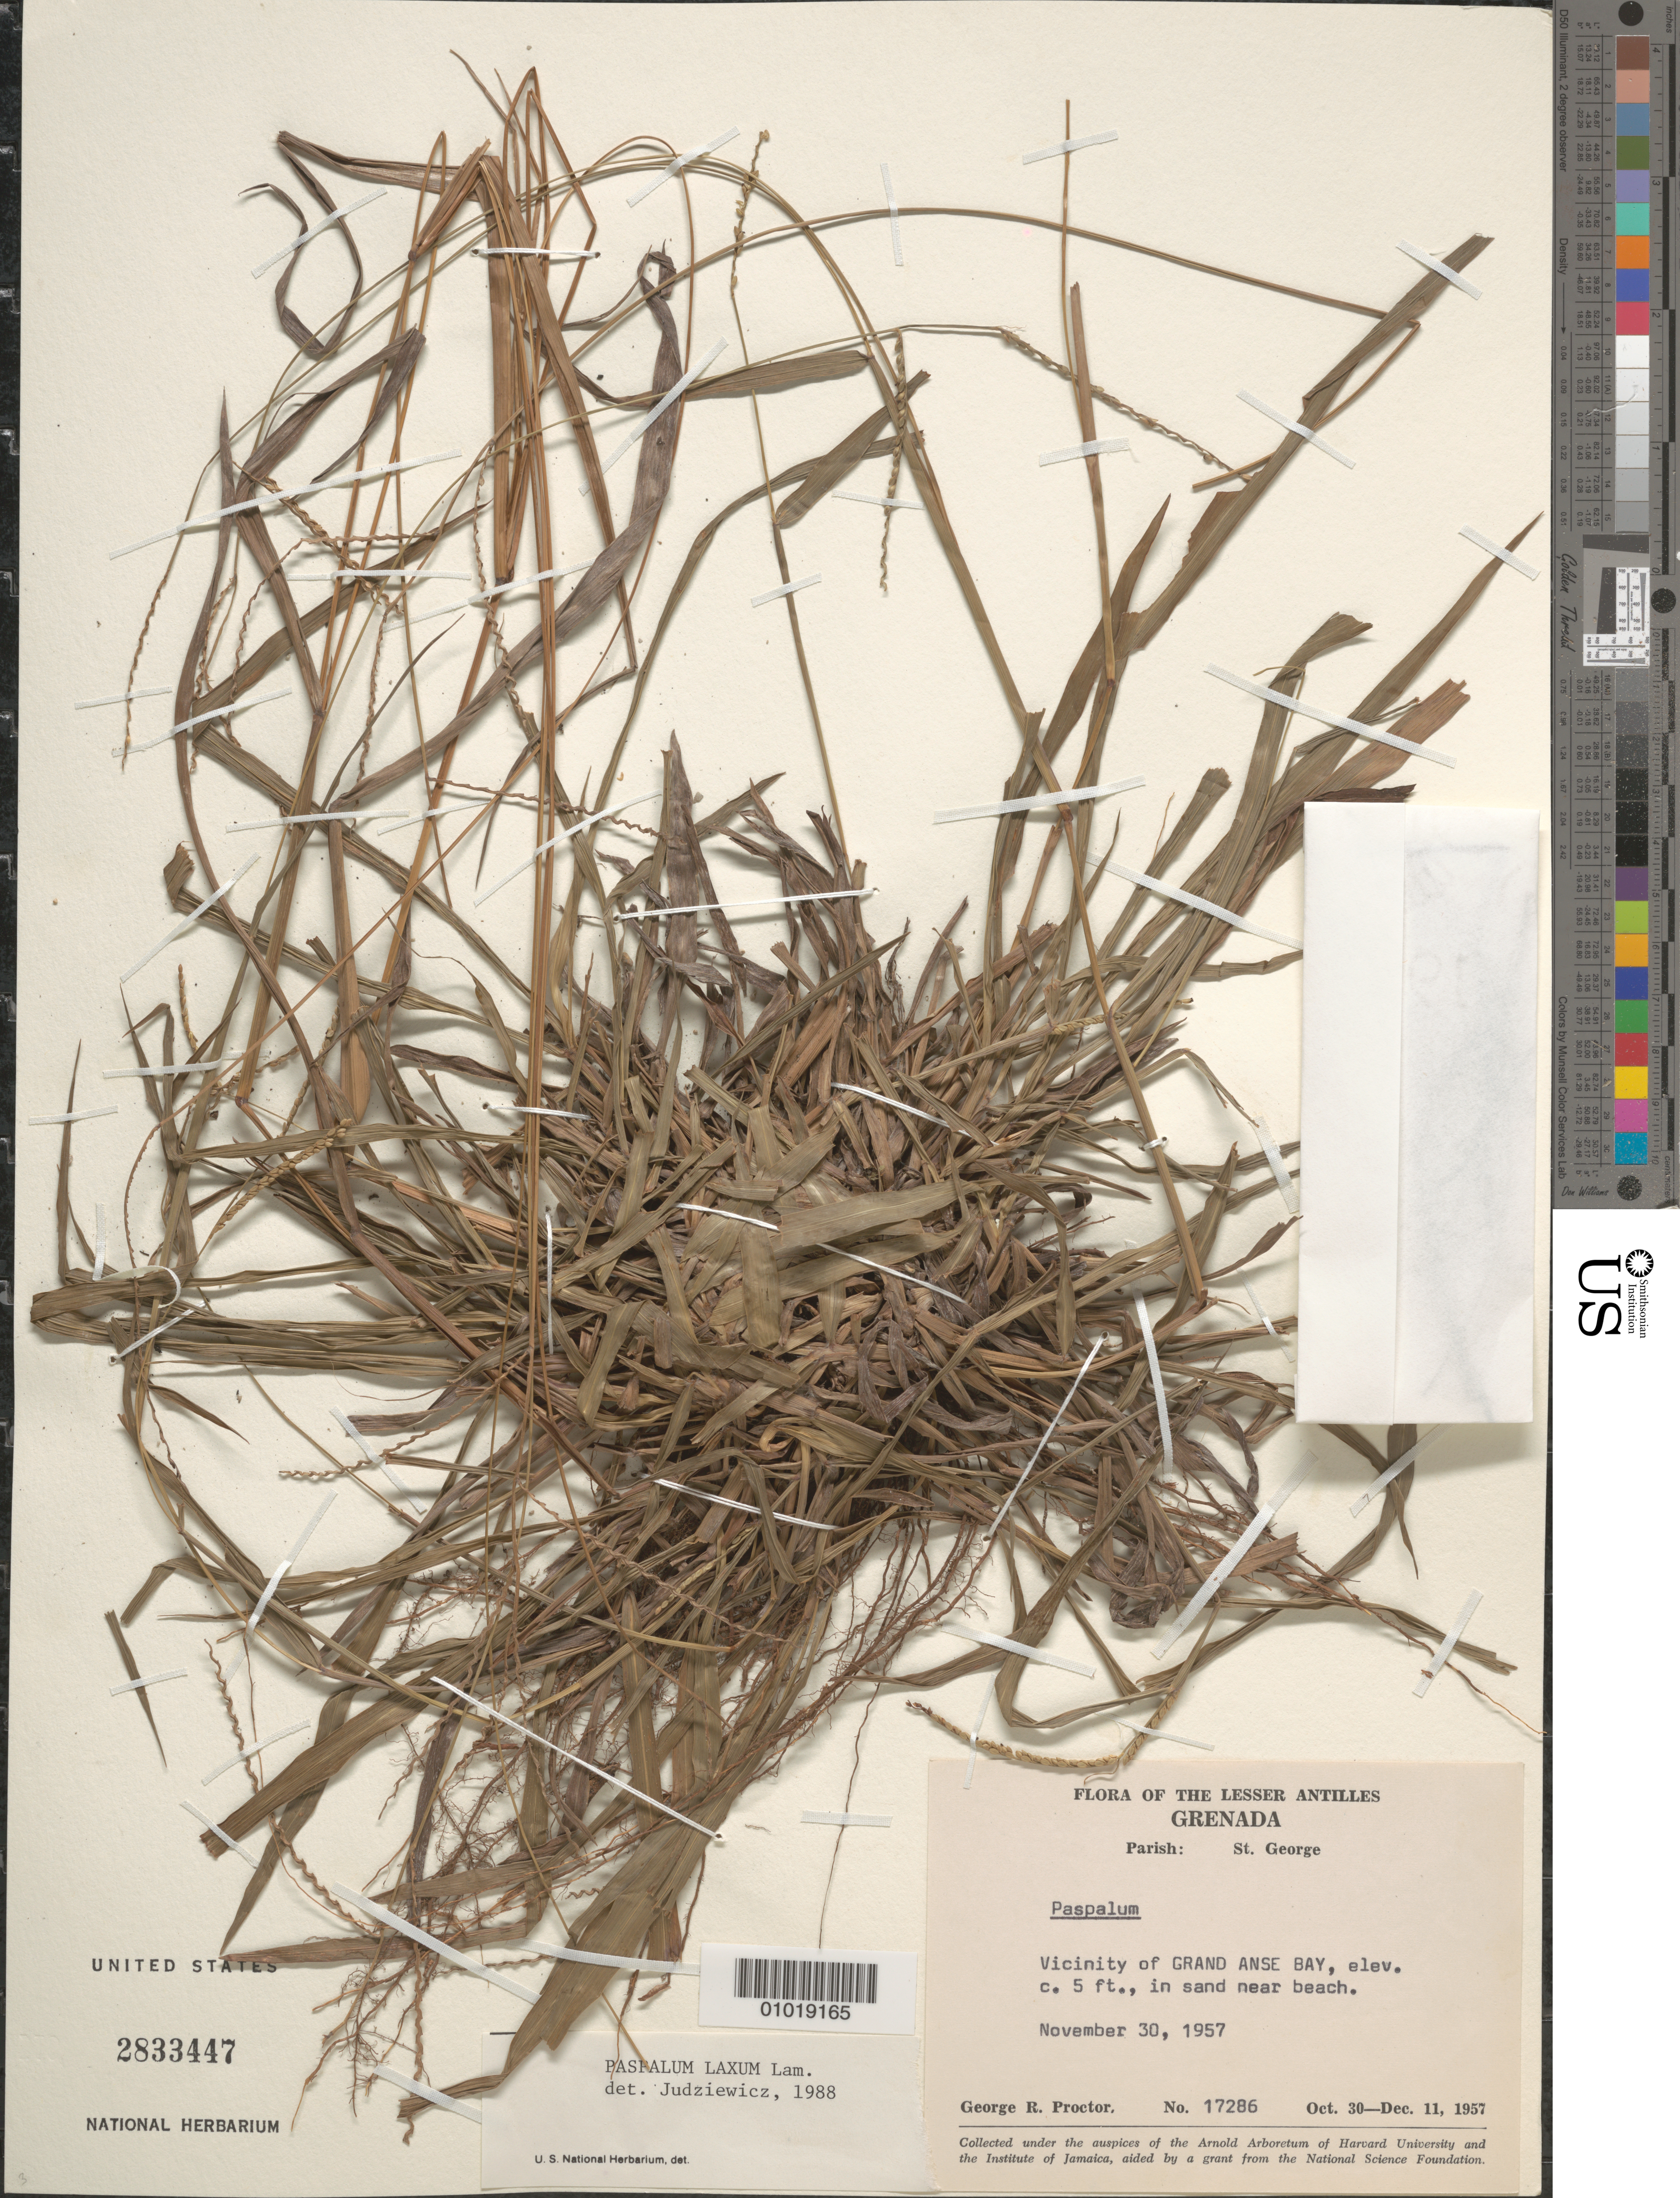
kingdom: Plantae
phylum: Tracheophyta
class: Liliopsida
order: Poales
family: Poaceae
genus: Paspalum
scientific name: Paspalum laxum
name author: Lam.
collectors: G. R. Proctor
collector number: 17286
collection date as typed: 30 Nov 1957 to 11 Dec 1957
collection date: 1957-11-30/1957-12-11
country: Grenada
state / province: Saint George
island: Grenada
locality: Vicinity of Grande Anse Bay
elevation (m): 2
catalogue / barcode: US 2833447